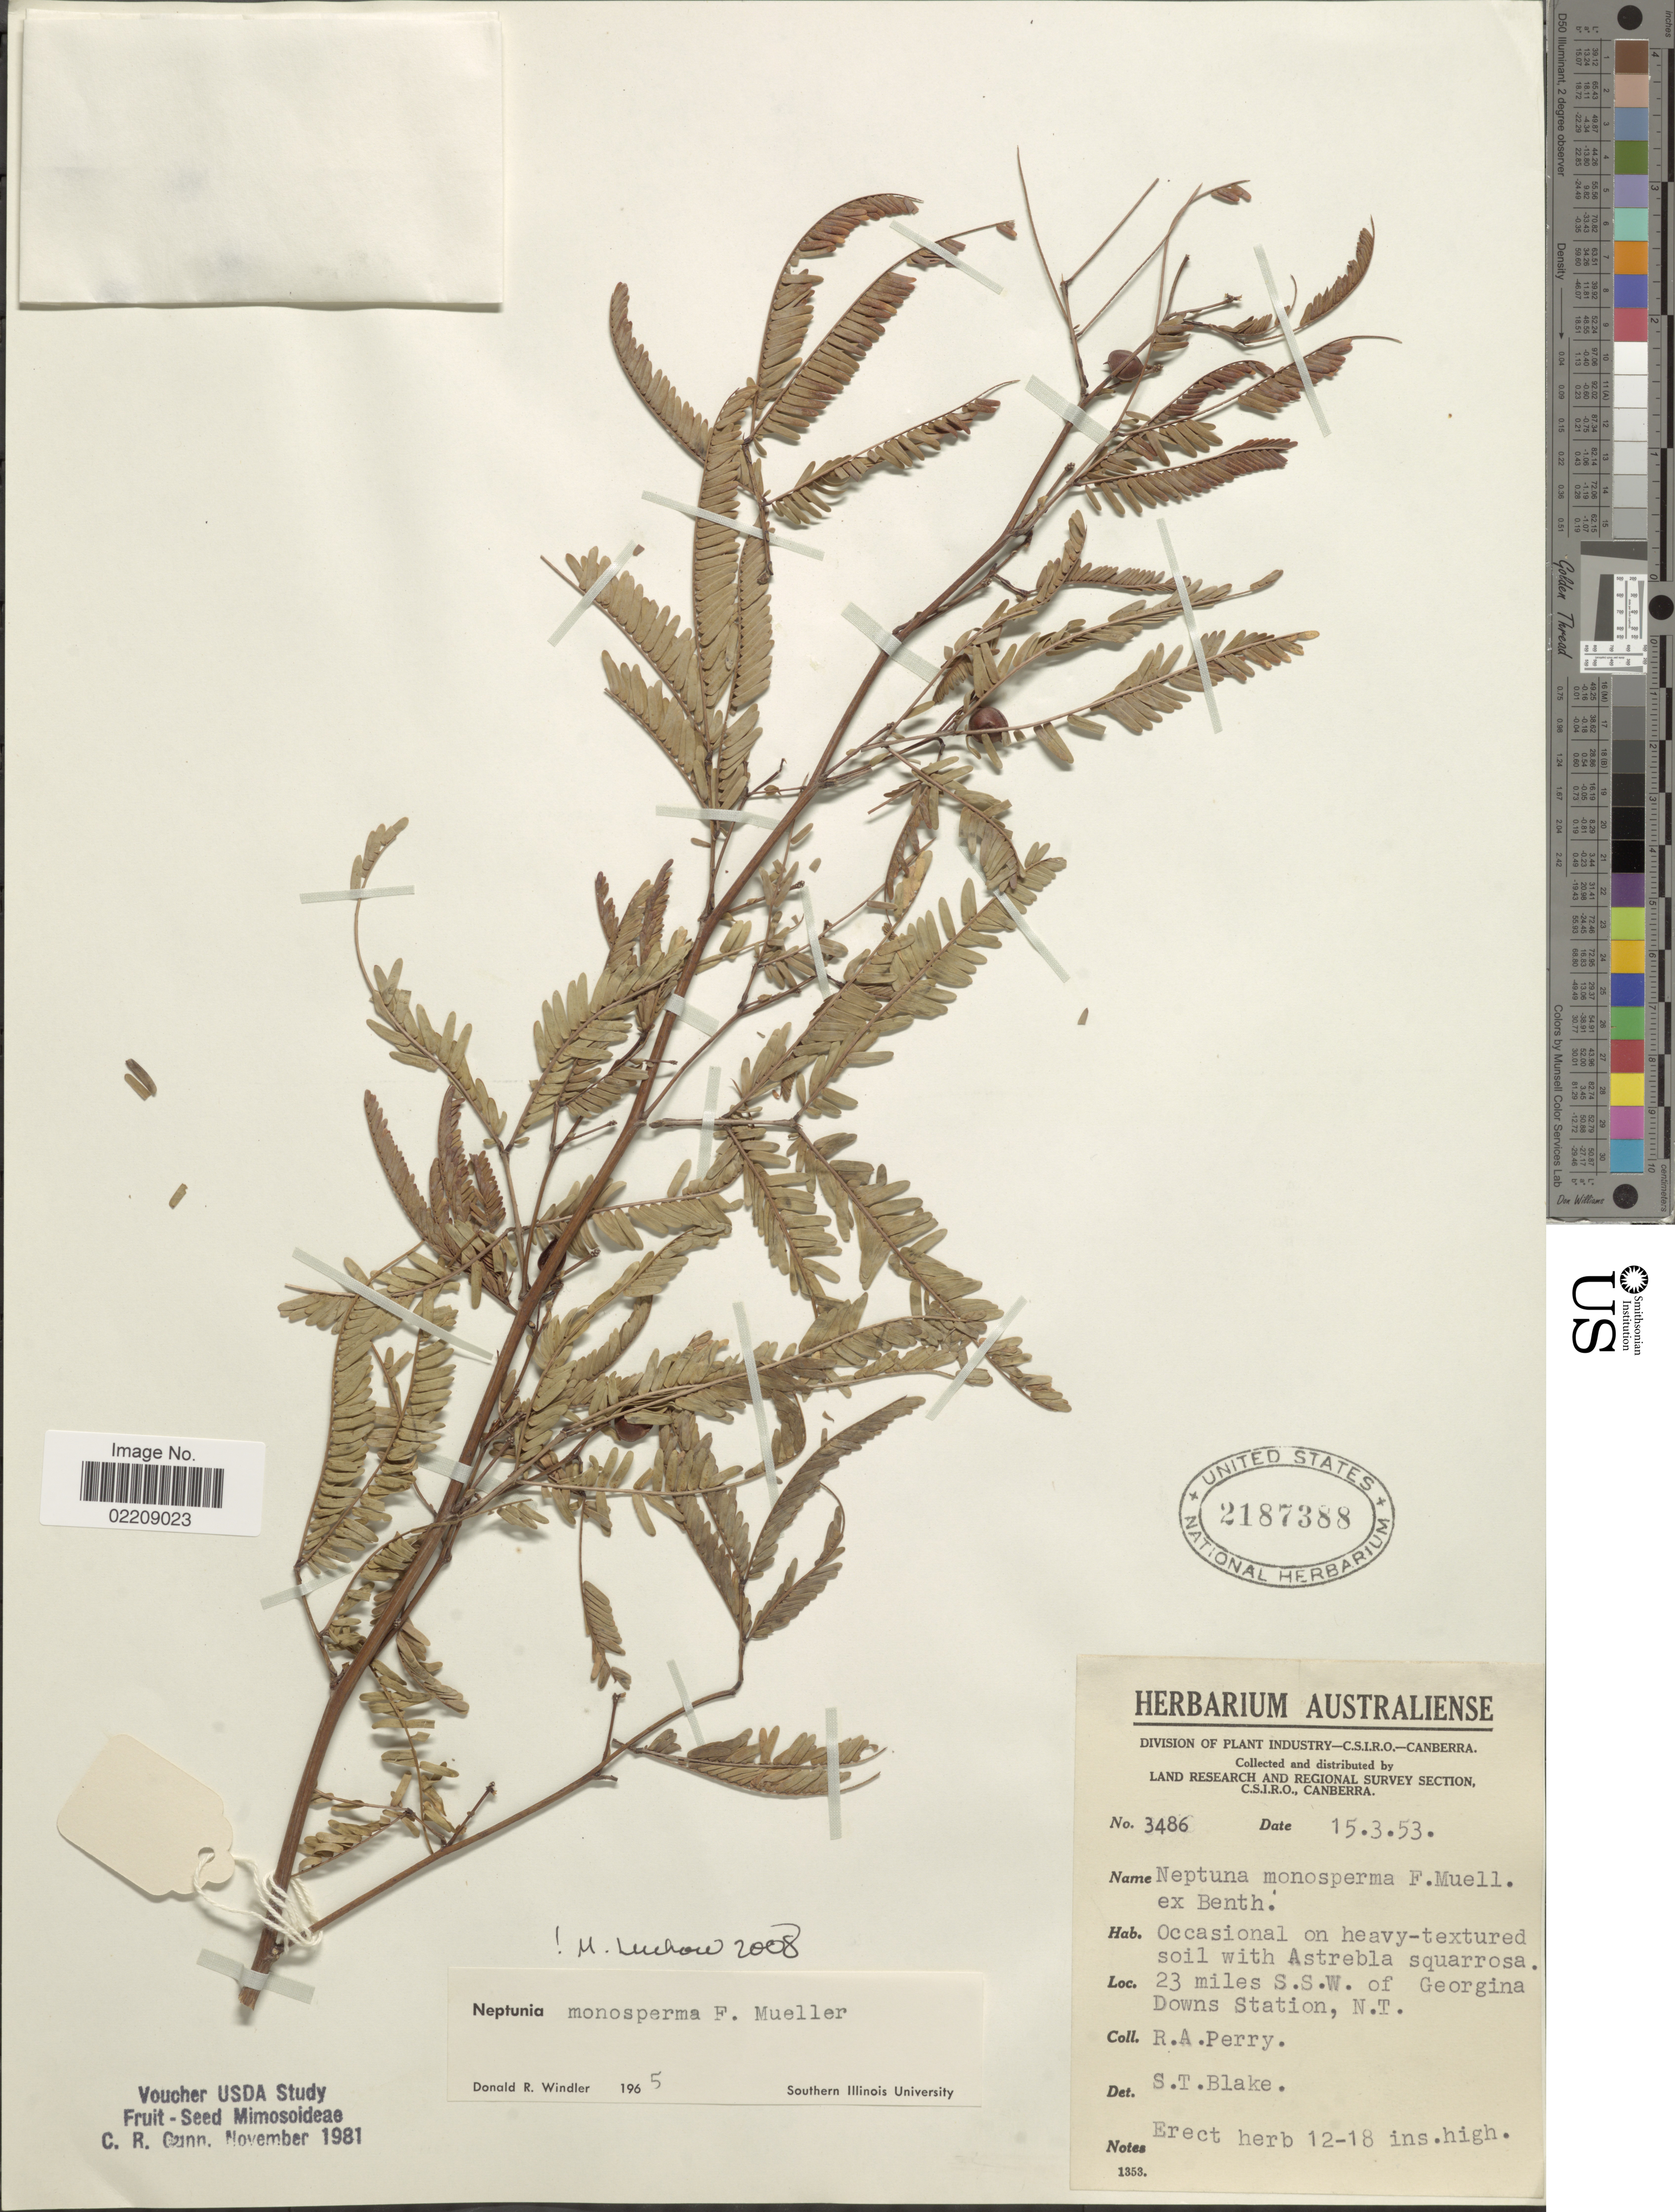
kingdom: Plantae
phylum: Tracheophyta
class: Magnoliopsida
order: Fabales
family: Fabaceae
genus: Neptunia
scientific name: Neptunia monosperma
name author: F. Muell.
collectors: Perry, R. A.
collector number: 3486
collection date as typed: Transcribed d/m/y: 15/3/53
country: Australia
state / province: Northern Territory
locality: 23 miles S.S.W. of Georgina Downs Station, N.T.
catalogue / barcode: US 2187388